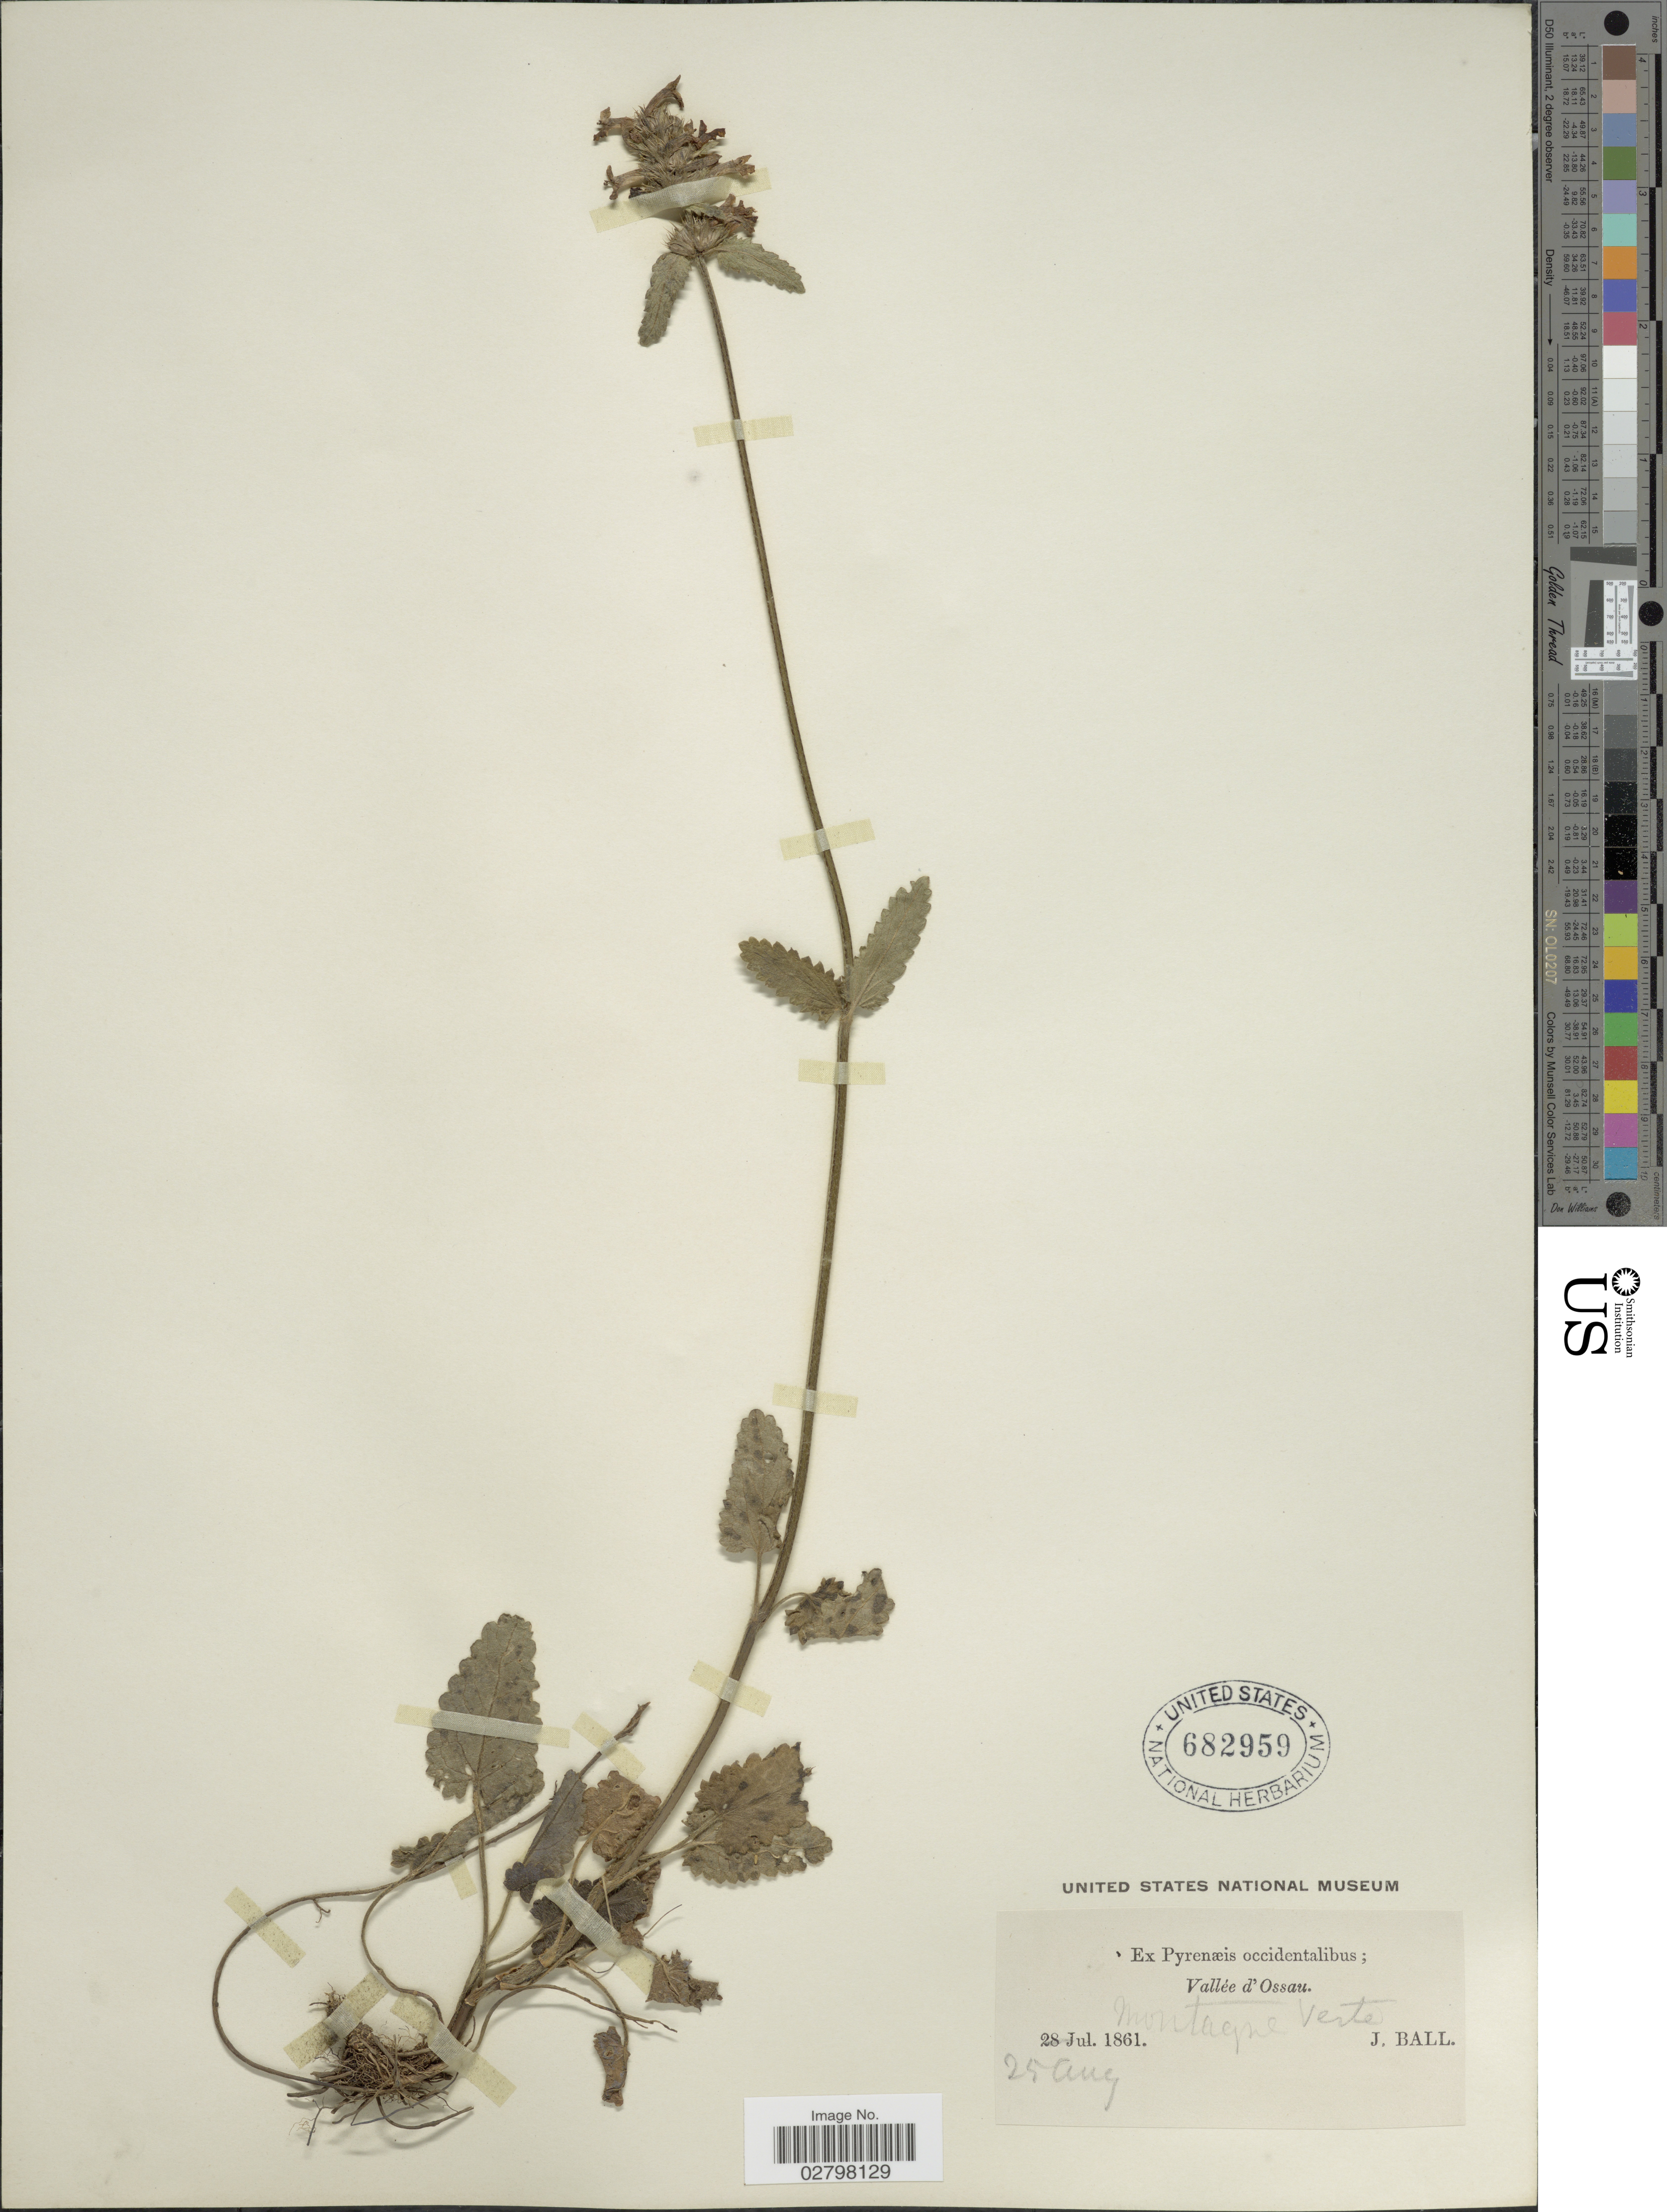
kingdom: Plantae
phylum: Tracheophyta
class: Magnoliopsida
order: Lamiales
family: Lamiaceae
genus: Stachys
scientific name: Stachys sp.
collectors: J. Ball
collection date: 1861-08-25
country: France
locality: Ex Pyrenæis occidentalibus; Vallée d'Ossau. Montagne Verte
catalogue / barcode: US 682959